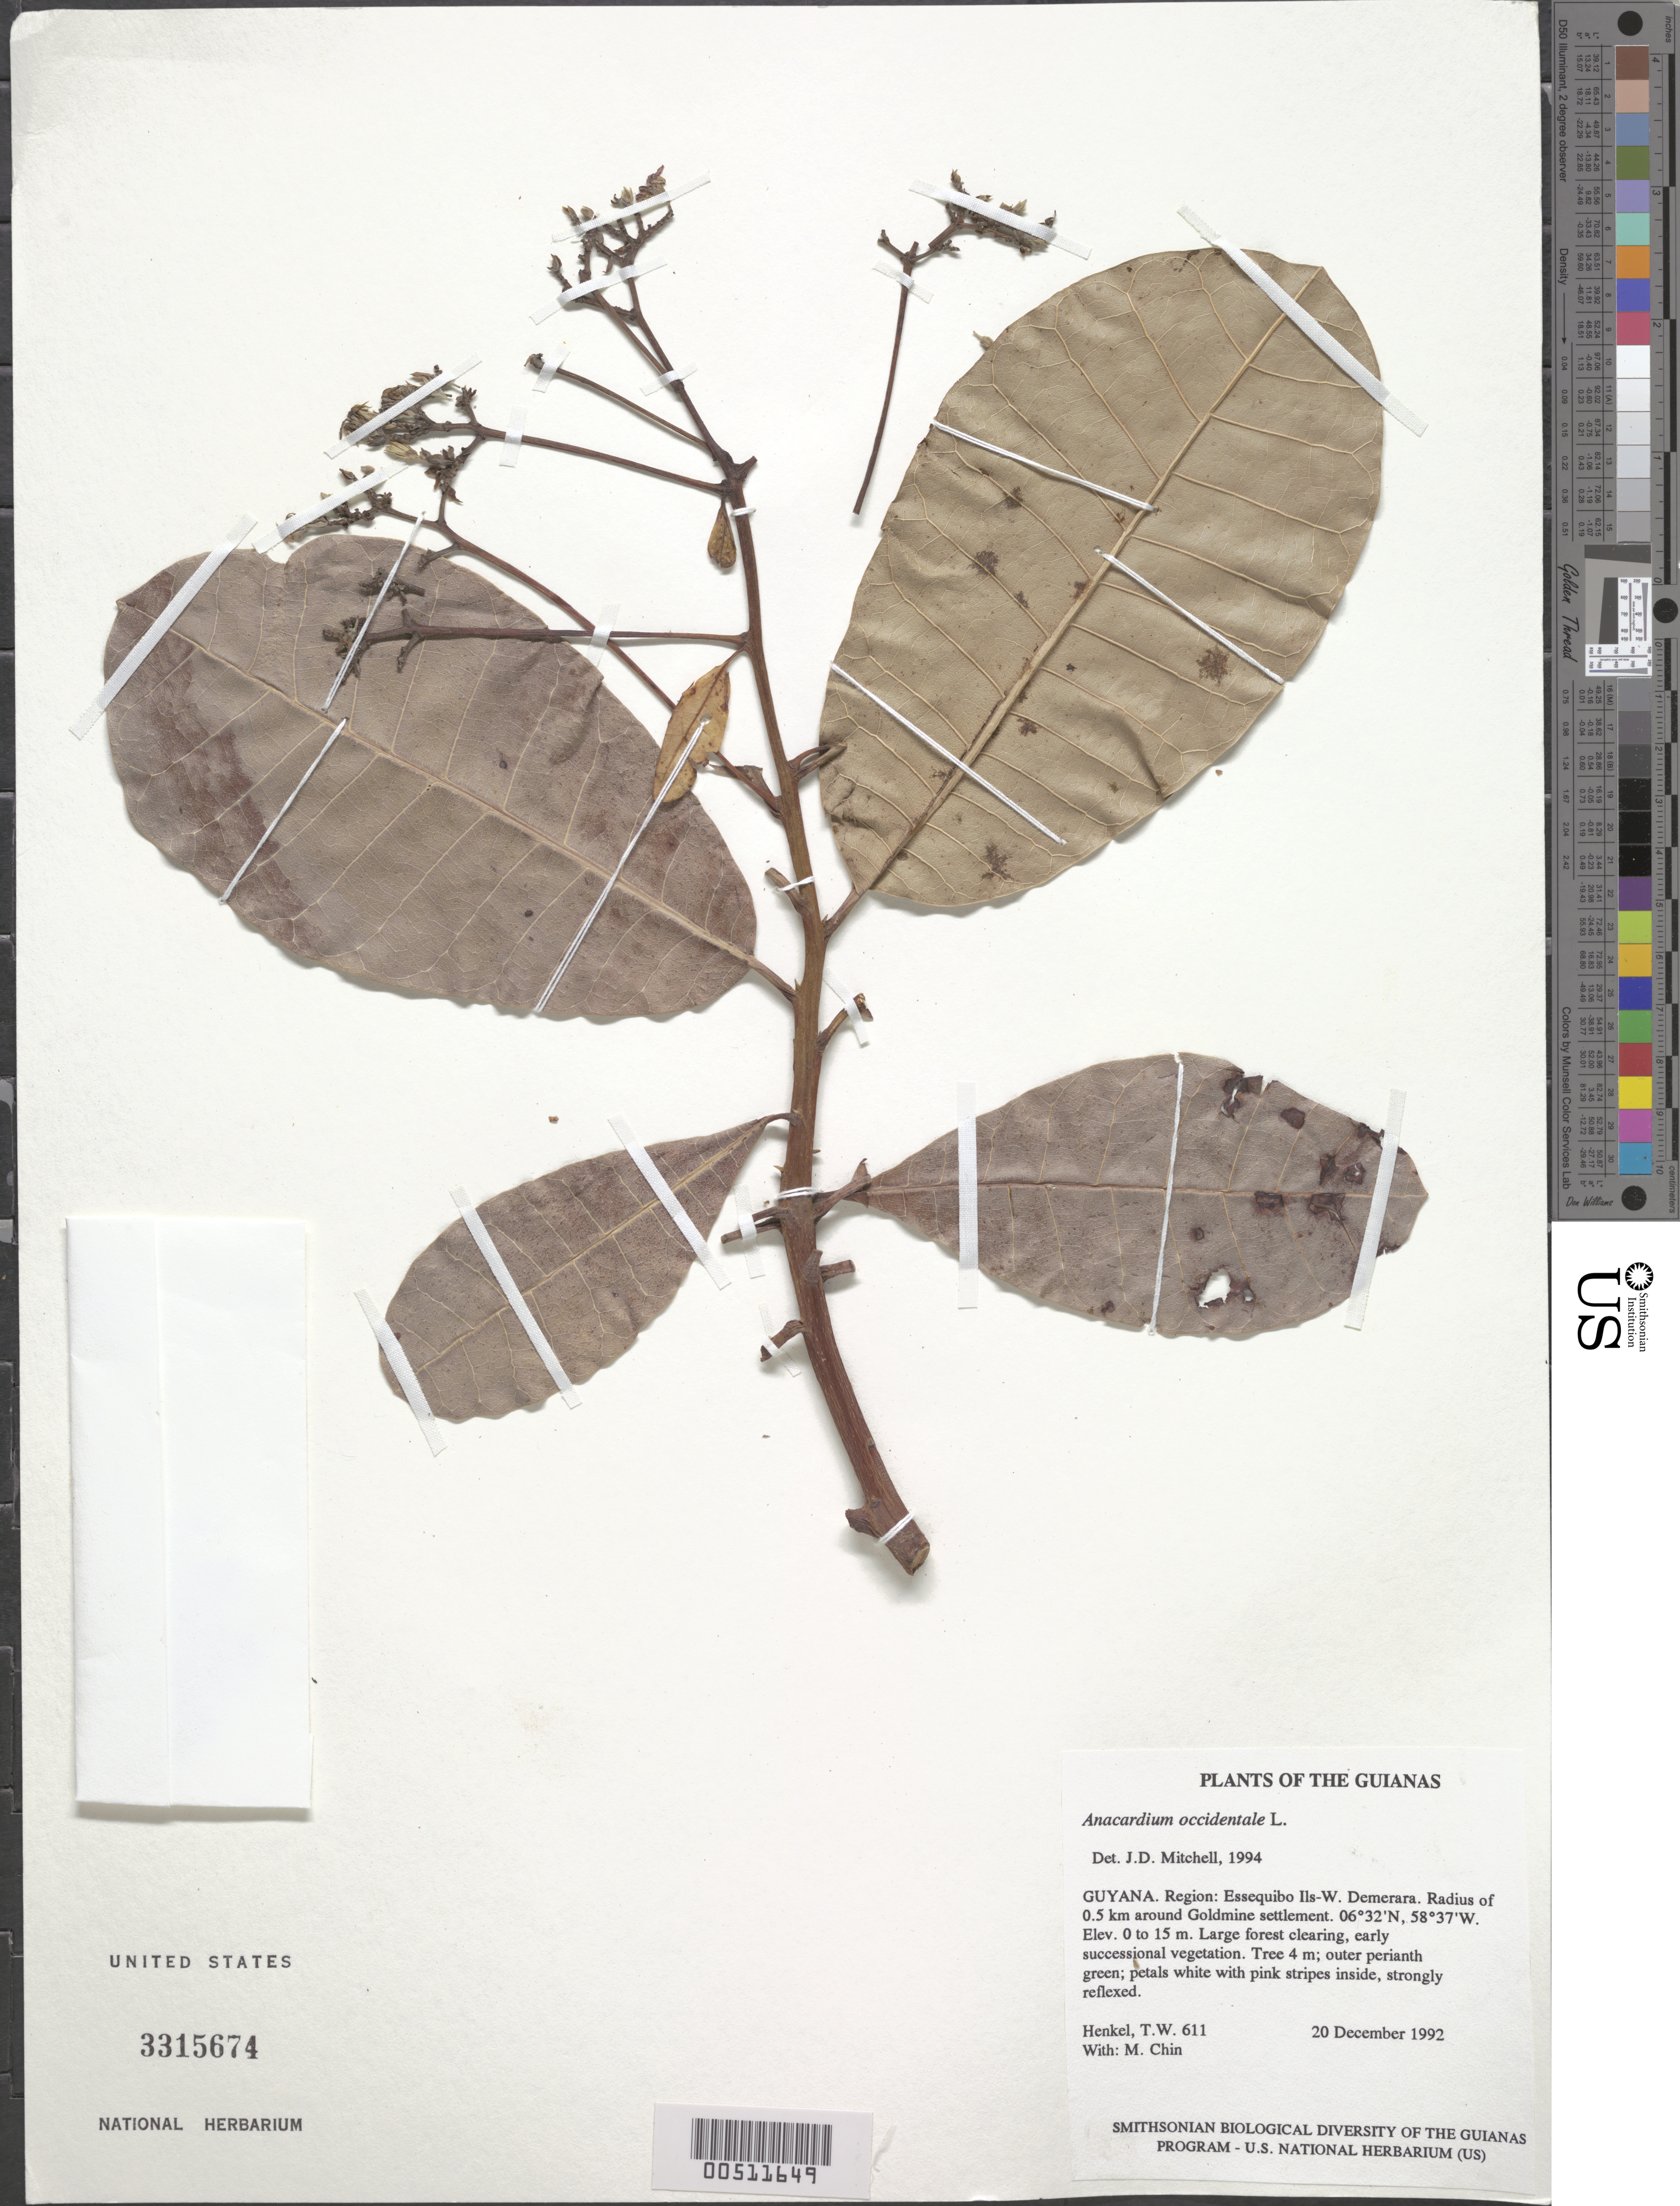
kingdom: Plantae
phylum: Tracheophyta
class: Magnoliopsida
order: Sapindales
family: Anacardiaceae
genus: Anacardium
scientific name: Anacardium occidentale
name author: L.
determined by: Mitchell, John D.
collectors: T. Henkel & M. Chin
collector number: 611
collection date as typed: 20 December 1992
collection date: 1992-12-20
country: Guyana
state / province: Essequibo Isl-W. Demerara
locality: Radius of 0.5 km around Goldmine settlement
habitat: Large forest clearing, early successional vegetation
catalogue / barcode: US 3315674